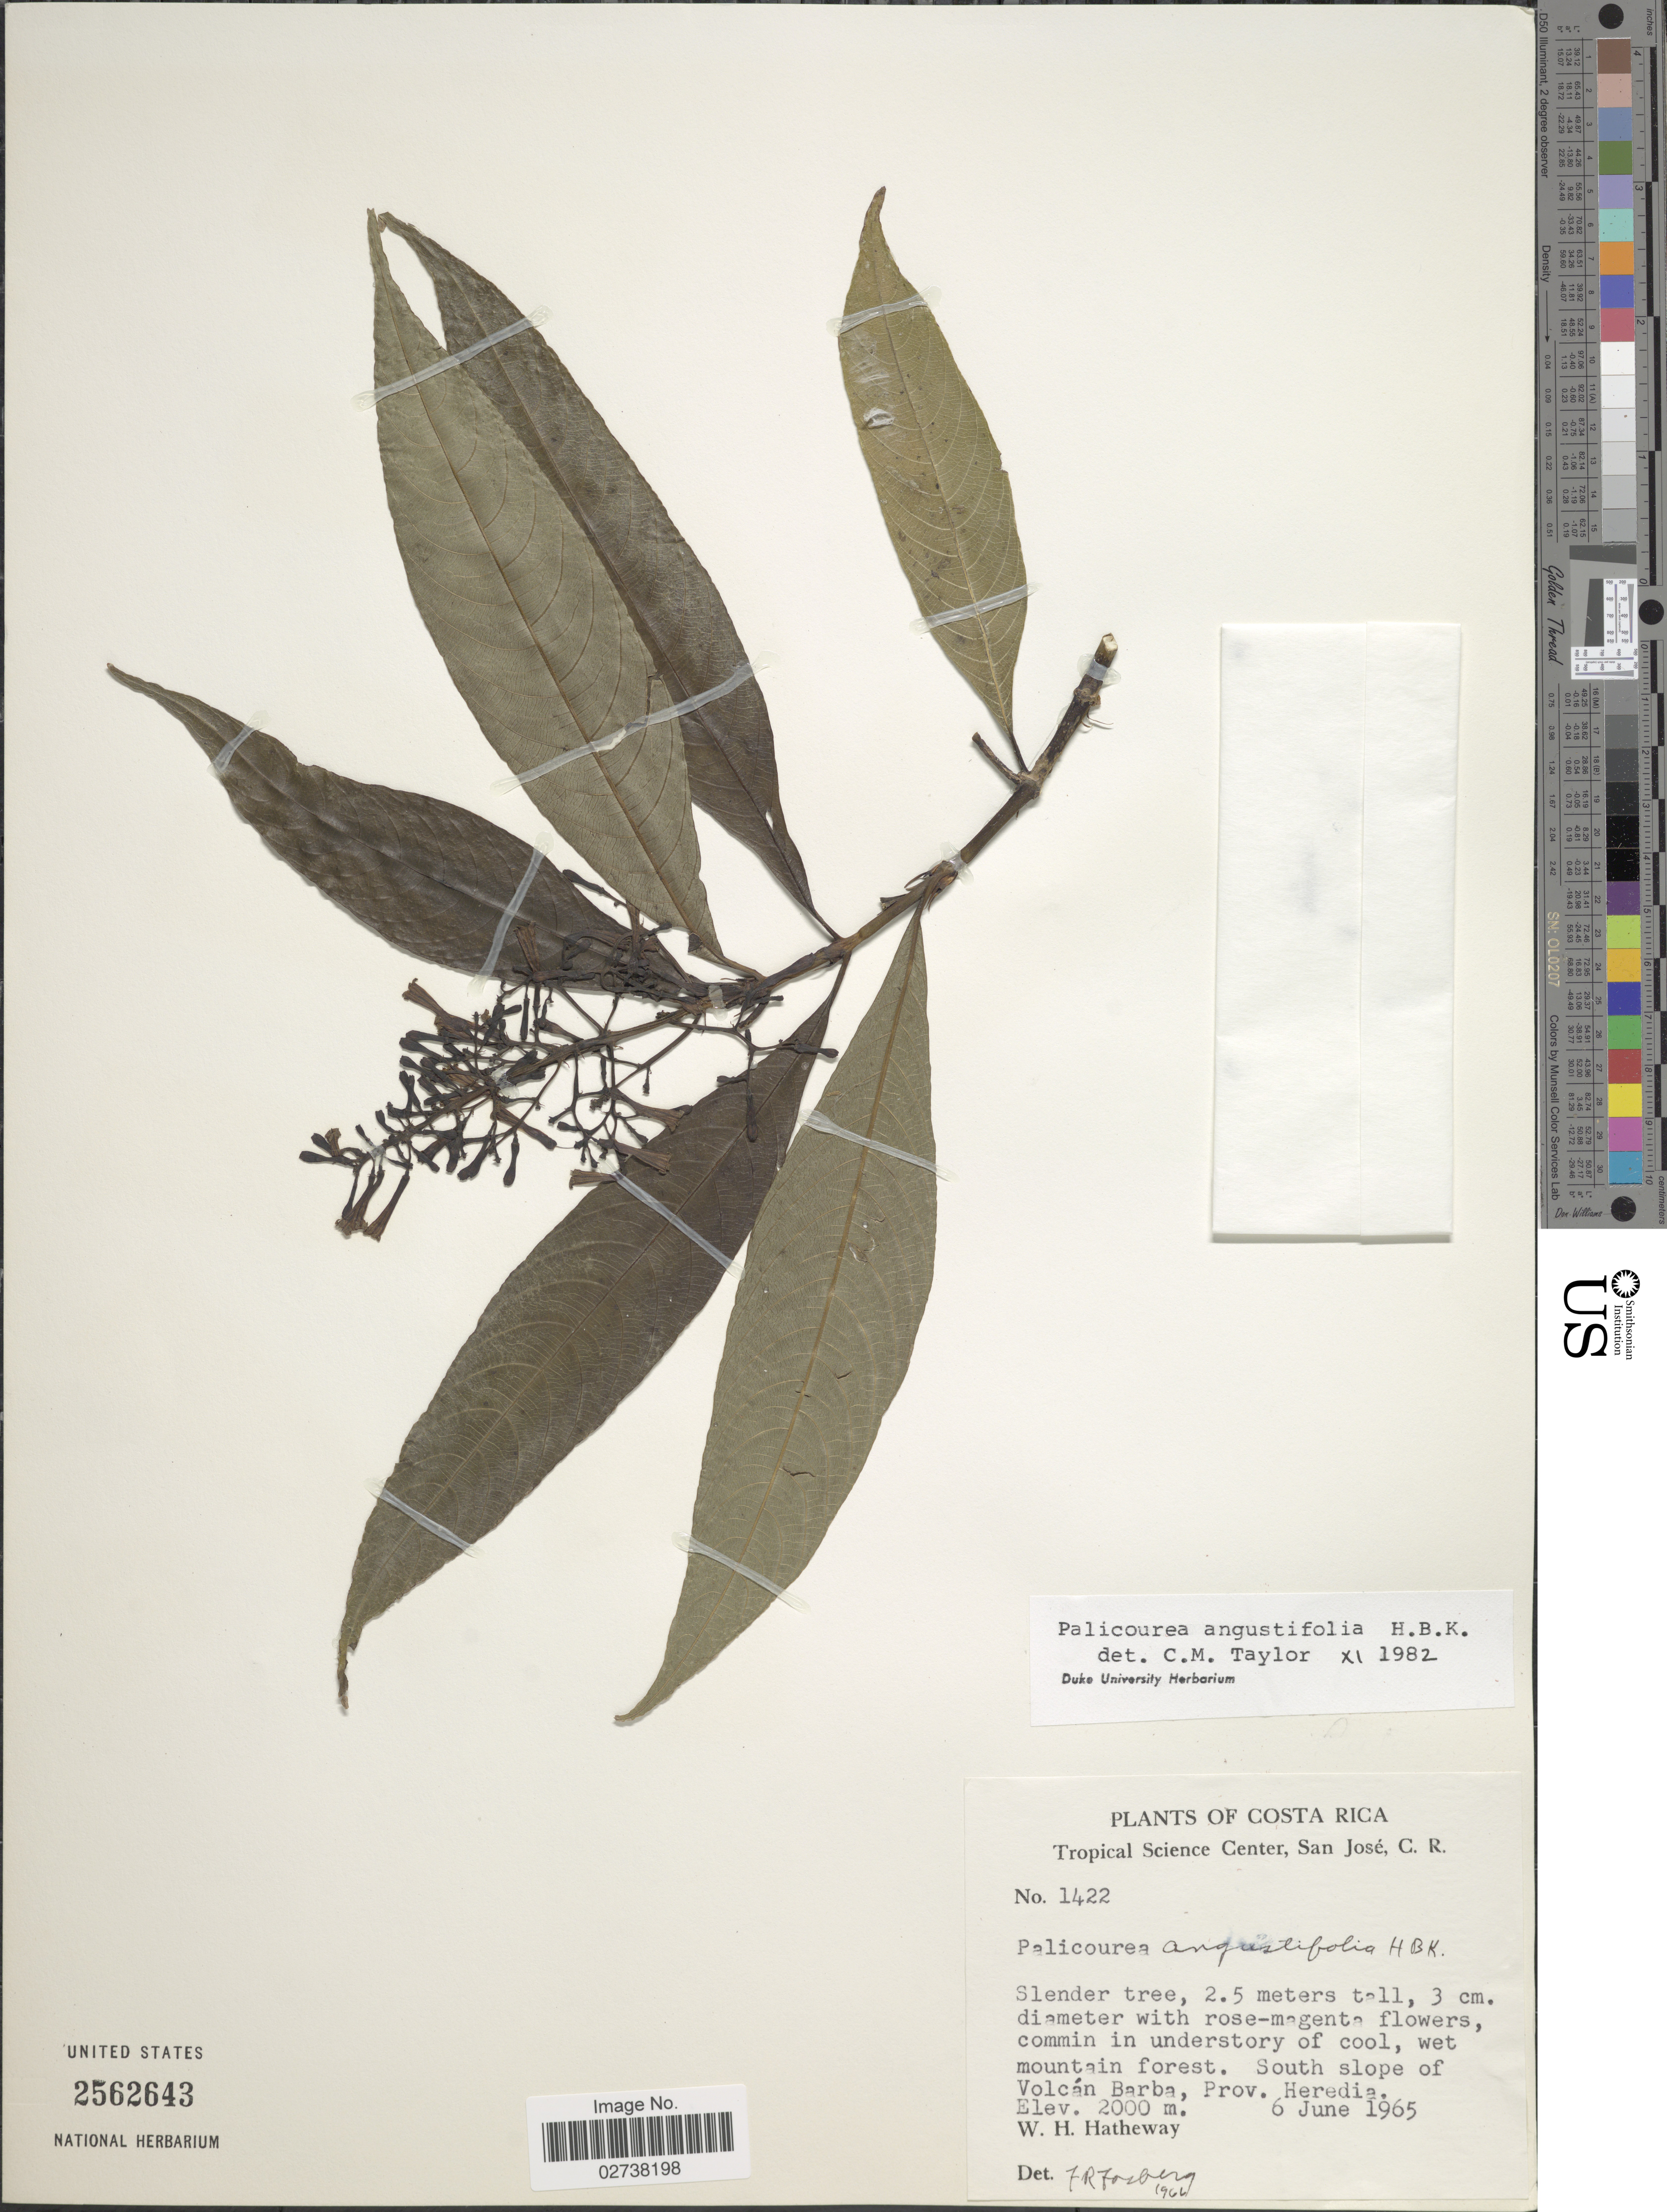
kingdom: Plantae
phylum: Tracheophyta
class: Magnoliopsida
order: Gentianales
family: Rubiaceae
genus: Palicourea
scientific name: Palicourea angustifolia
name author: Kunth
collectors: W. H. Hatheway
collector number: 1422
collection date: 1965-06-06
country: Costa Rica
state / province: Heredia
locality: Wet mountain forest, South slope of Volcan Barba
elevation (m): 2000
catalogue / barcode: US 2562643